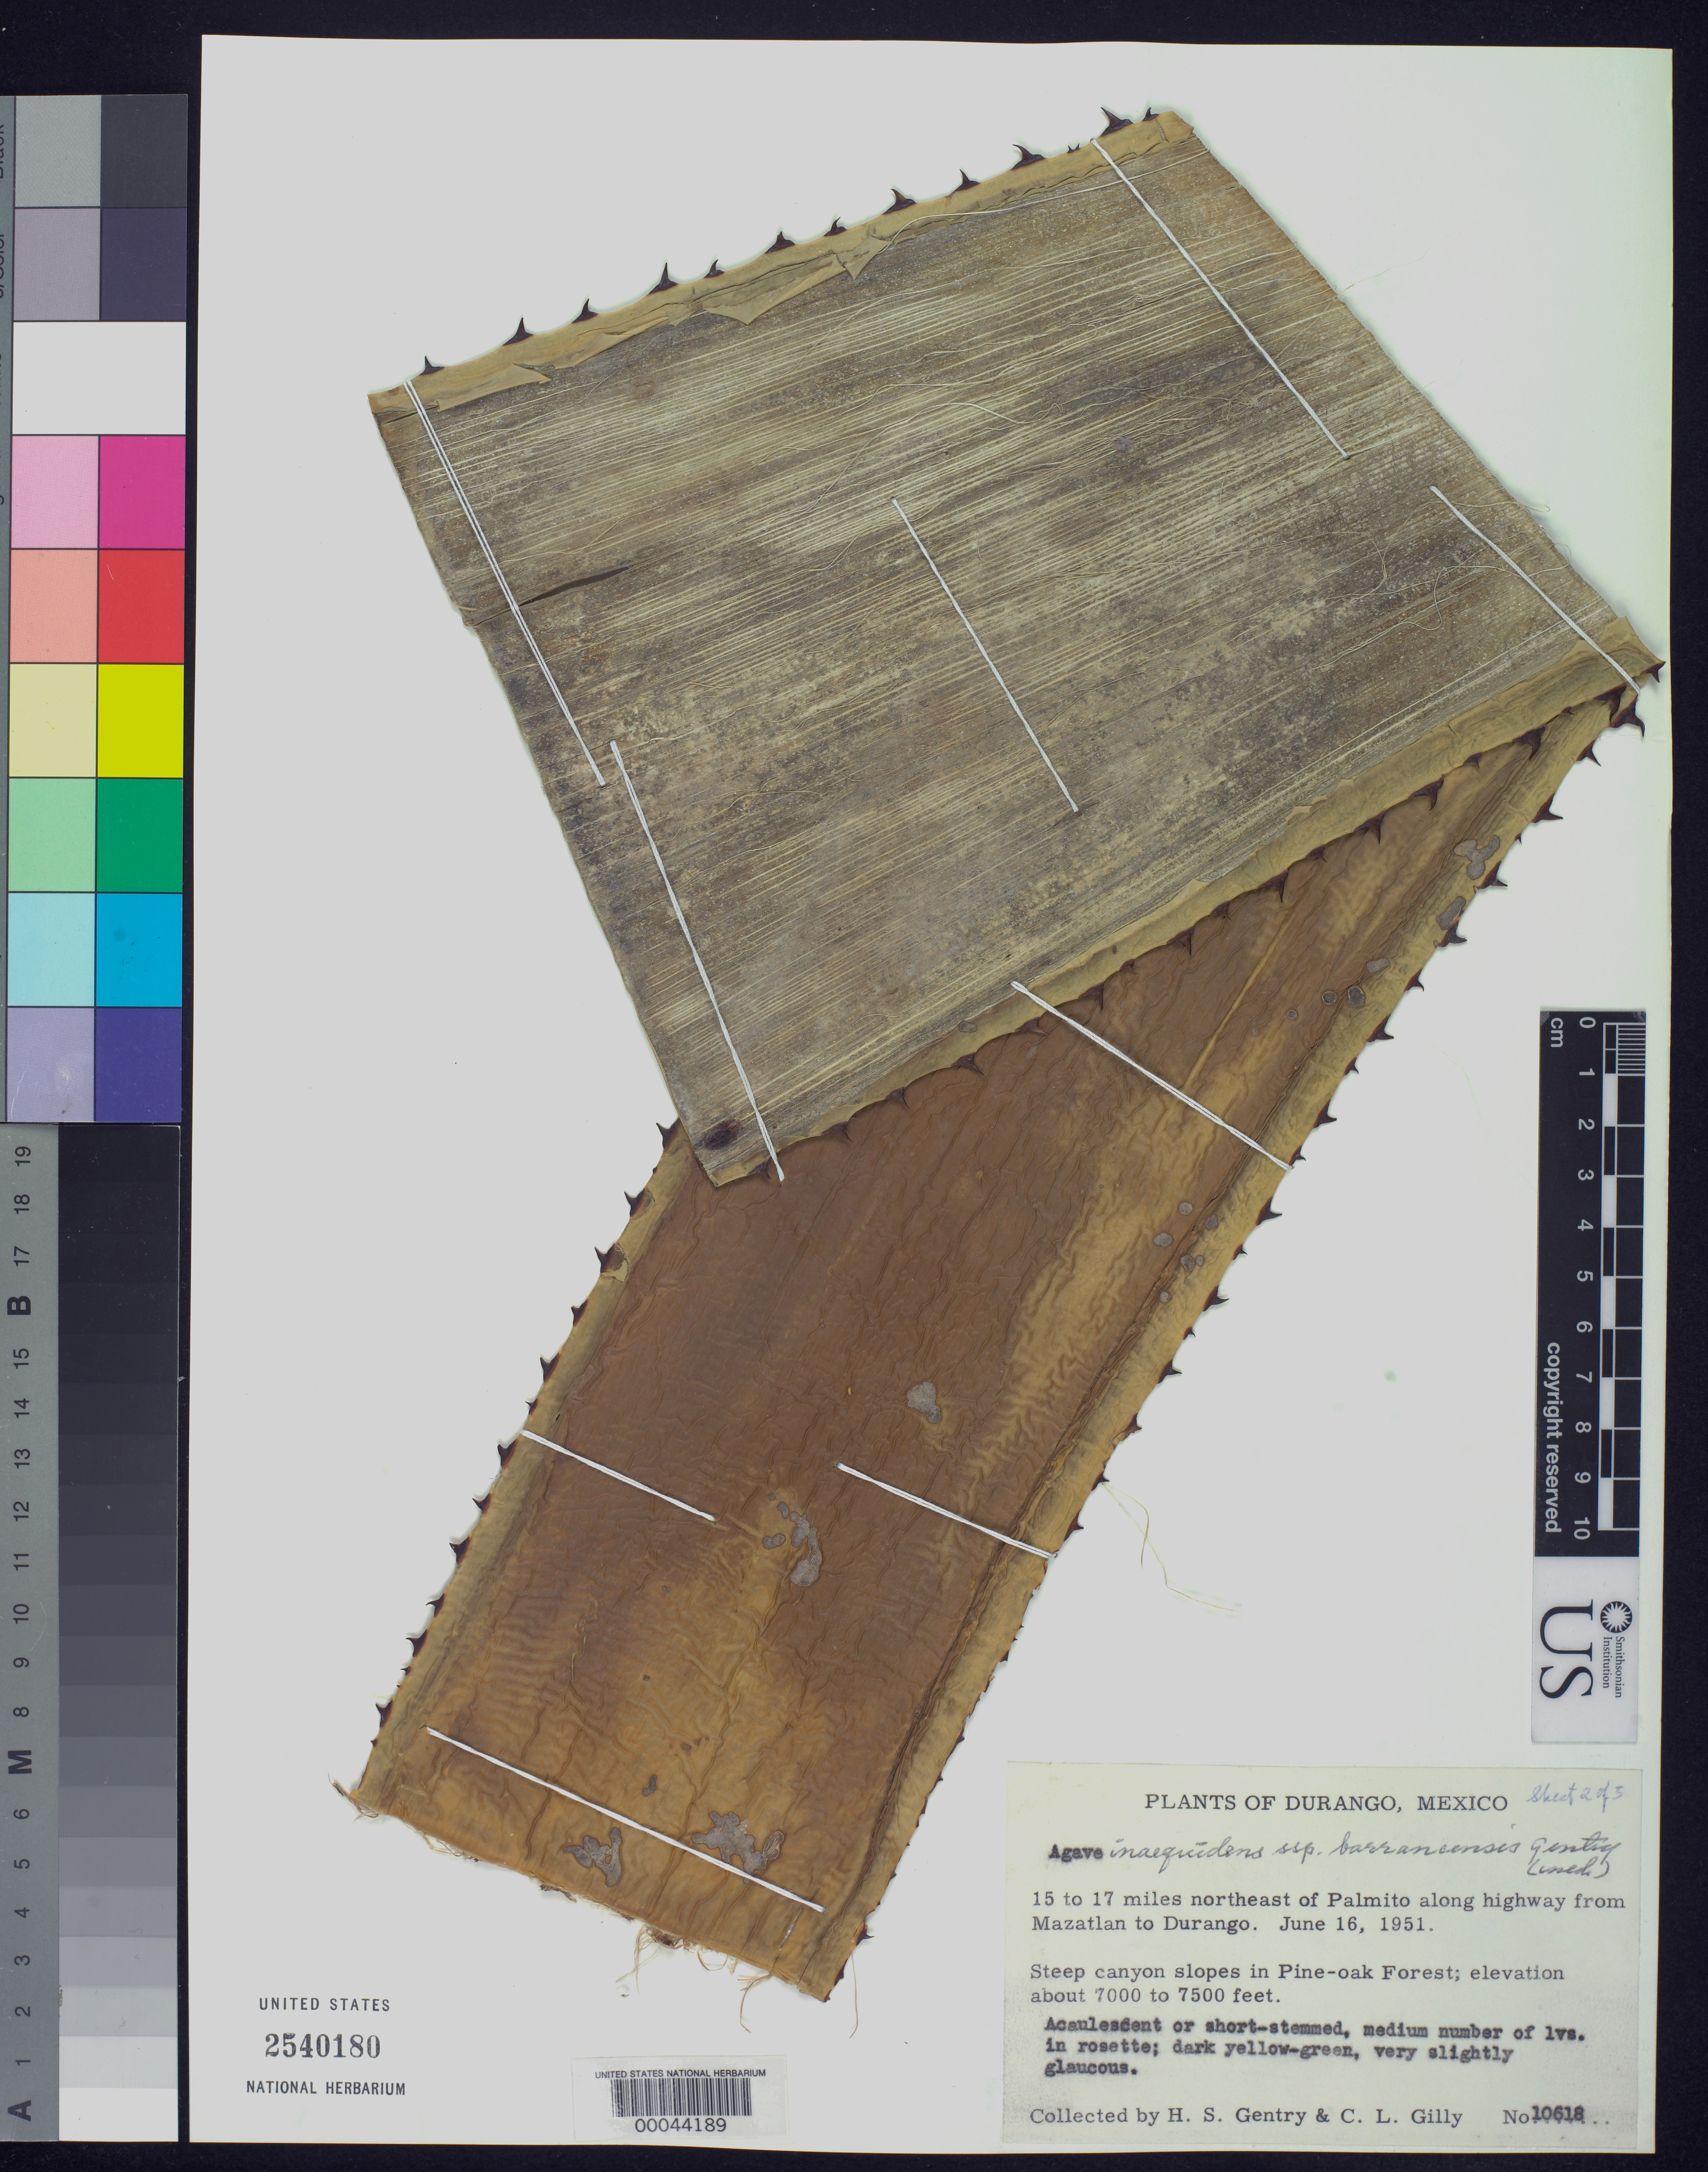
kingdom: Plantae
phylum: Tracheophyta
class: Liliopsida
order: Asparagales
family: Asparagaceae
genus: Agave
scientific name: Agave inaequidens subsp. barrancensis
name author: Gentry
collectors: H. S. Gentry & C. Gilly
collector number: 10618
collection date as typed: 16 Jun 1951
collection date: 1951-06-16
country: Mexico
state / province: Durango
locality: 15-17 mi NE of Palmito along highway from Mazatlan to Durango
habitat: Steep canyon slopes in pine-oak forest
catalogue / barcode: US 2540180